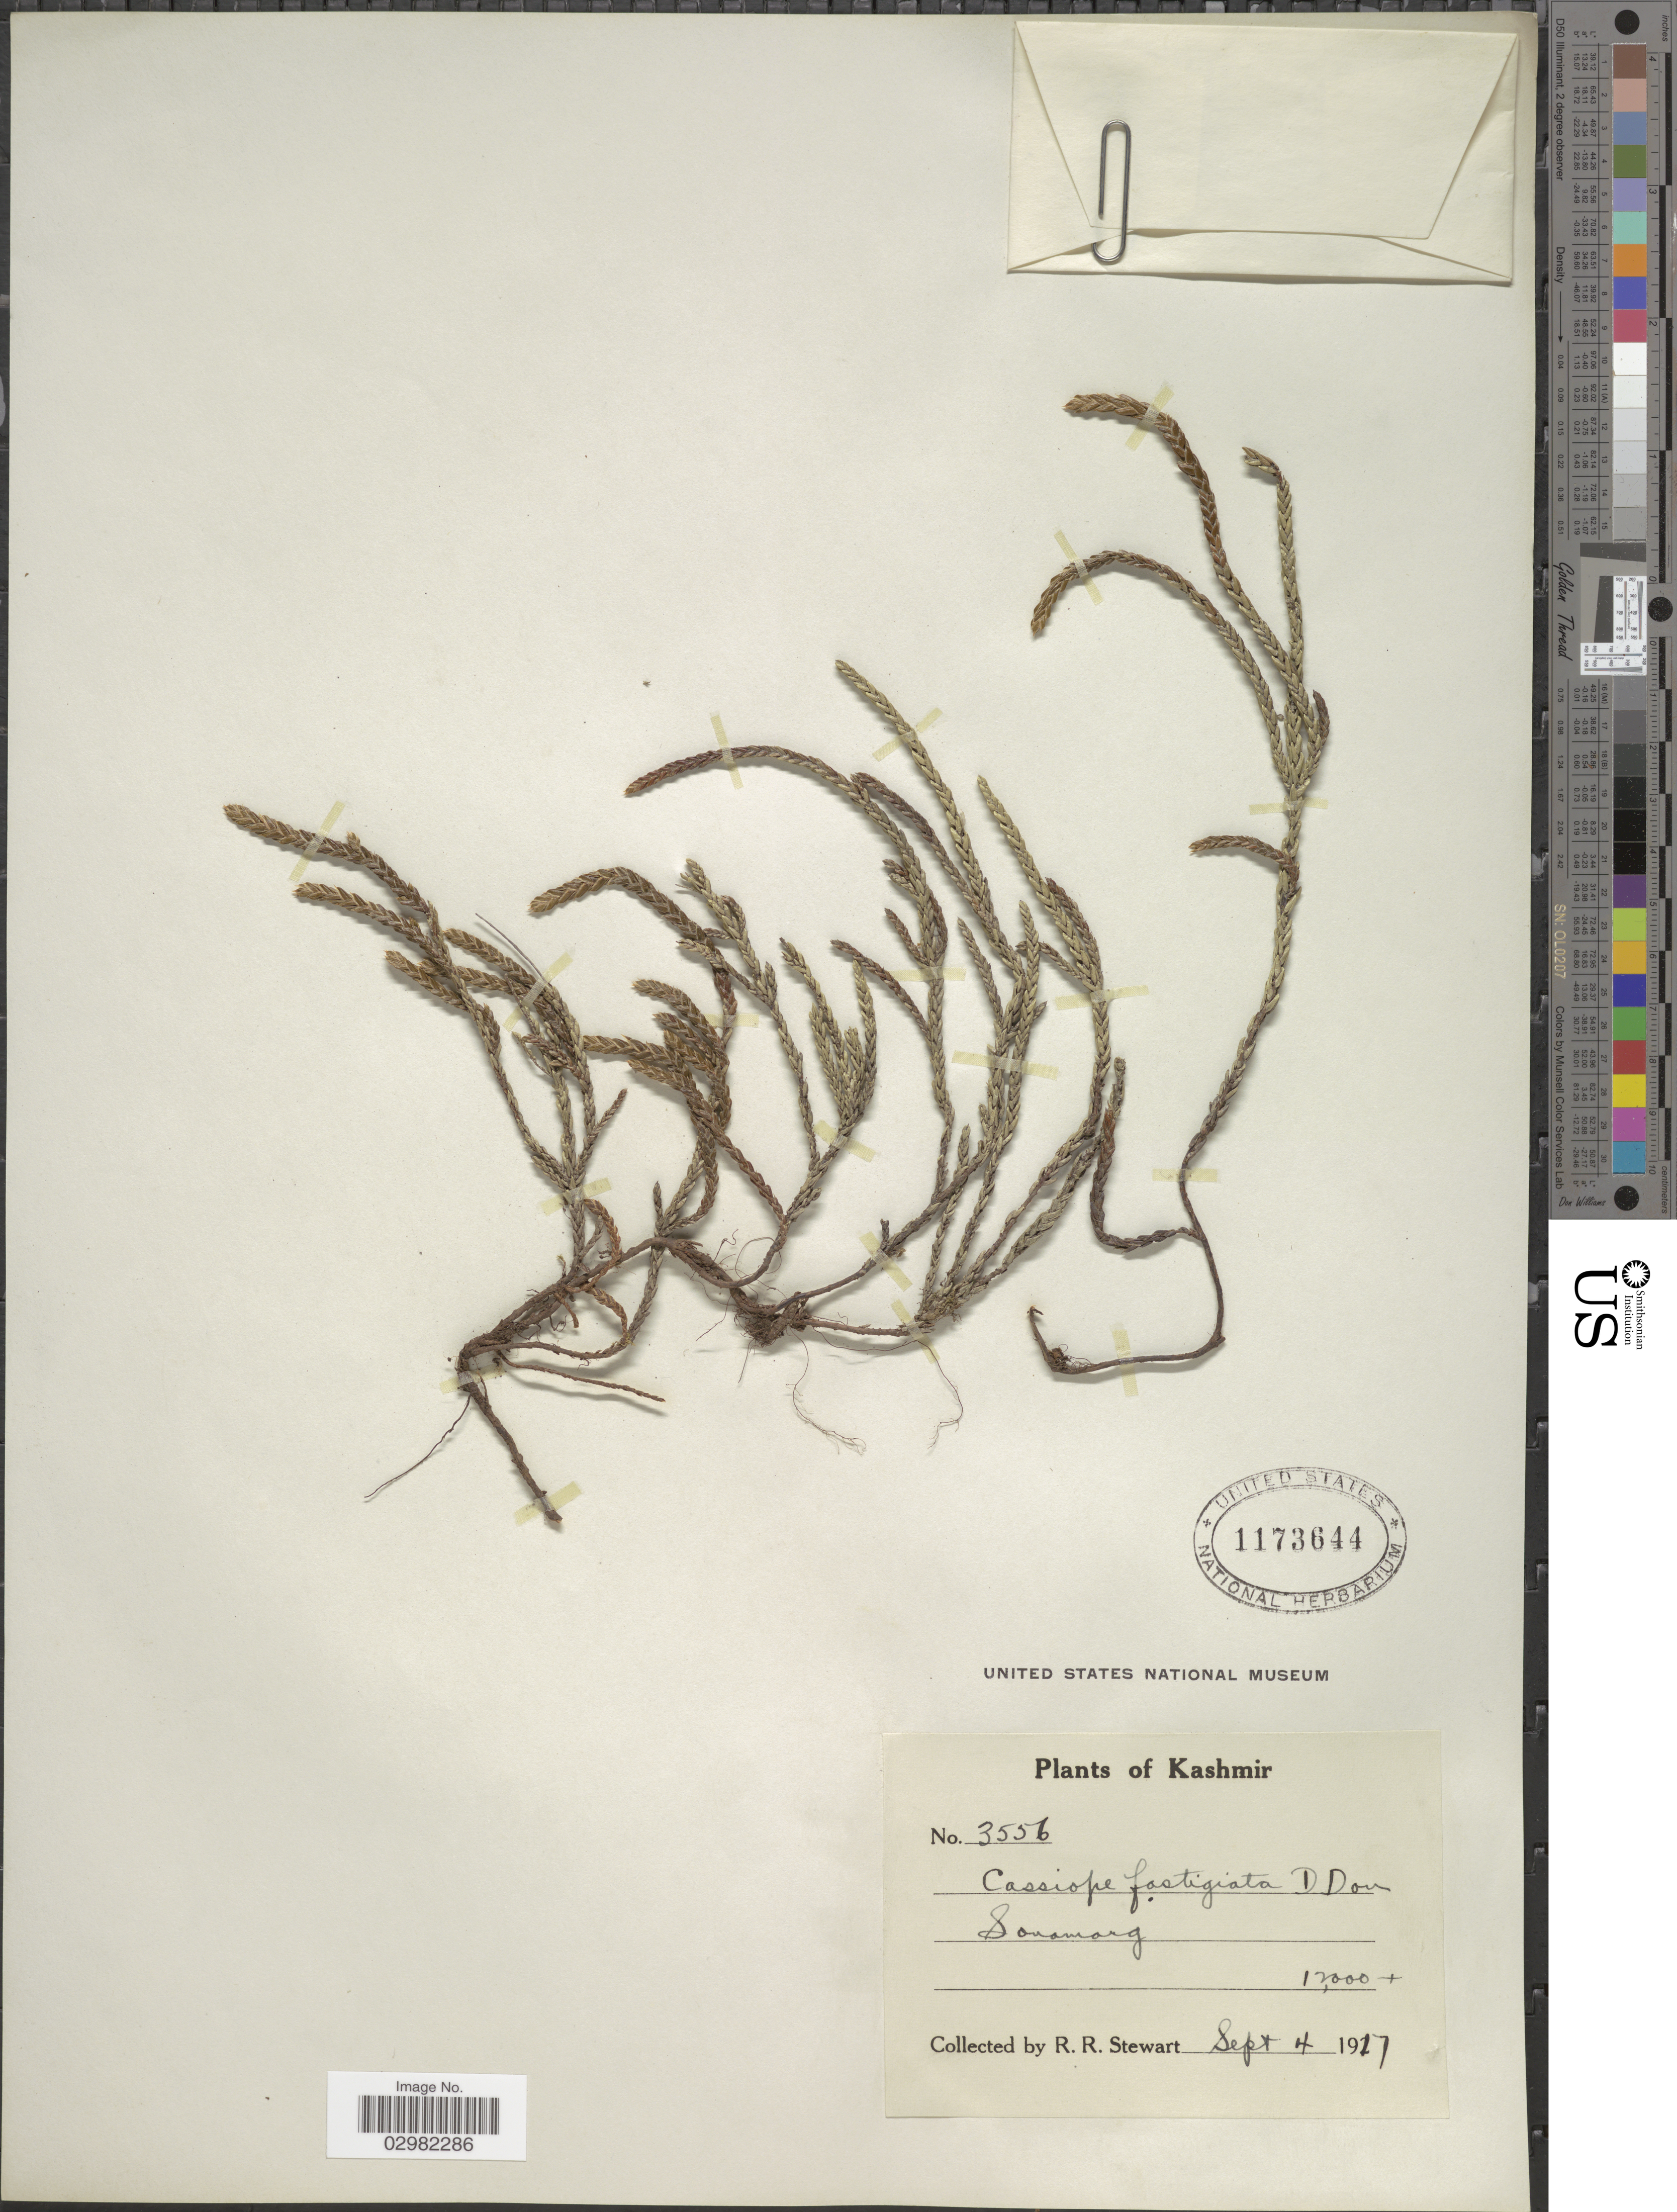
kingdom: Plantae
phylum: Tracheophyta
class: Magnoliopsida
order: Ericales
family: Ericaceae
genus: Cassiope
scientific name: Cassiope fastigiata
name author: (Wall) D. Don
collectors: R. Stewart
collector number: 3556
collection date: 1917-09-04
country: India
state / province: Jammu and Kashmir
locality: Sonamarg.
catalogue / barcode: US 1173644